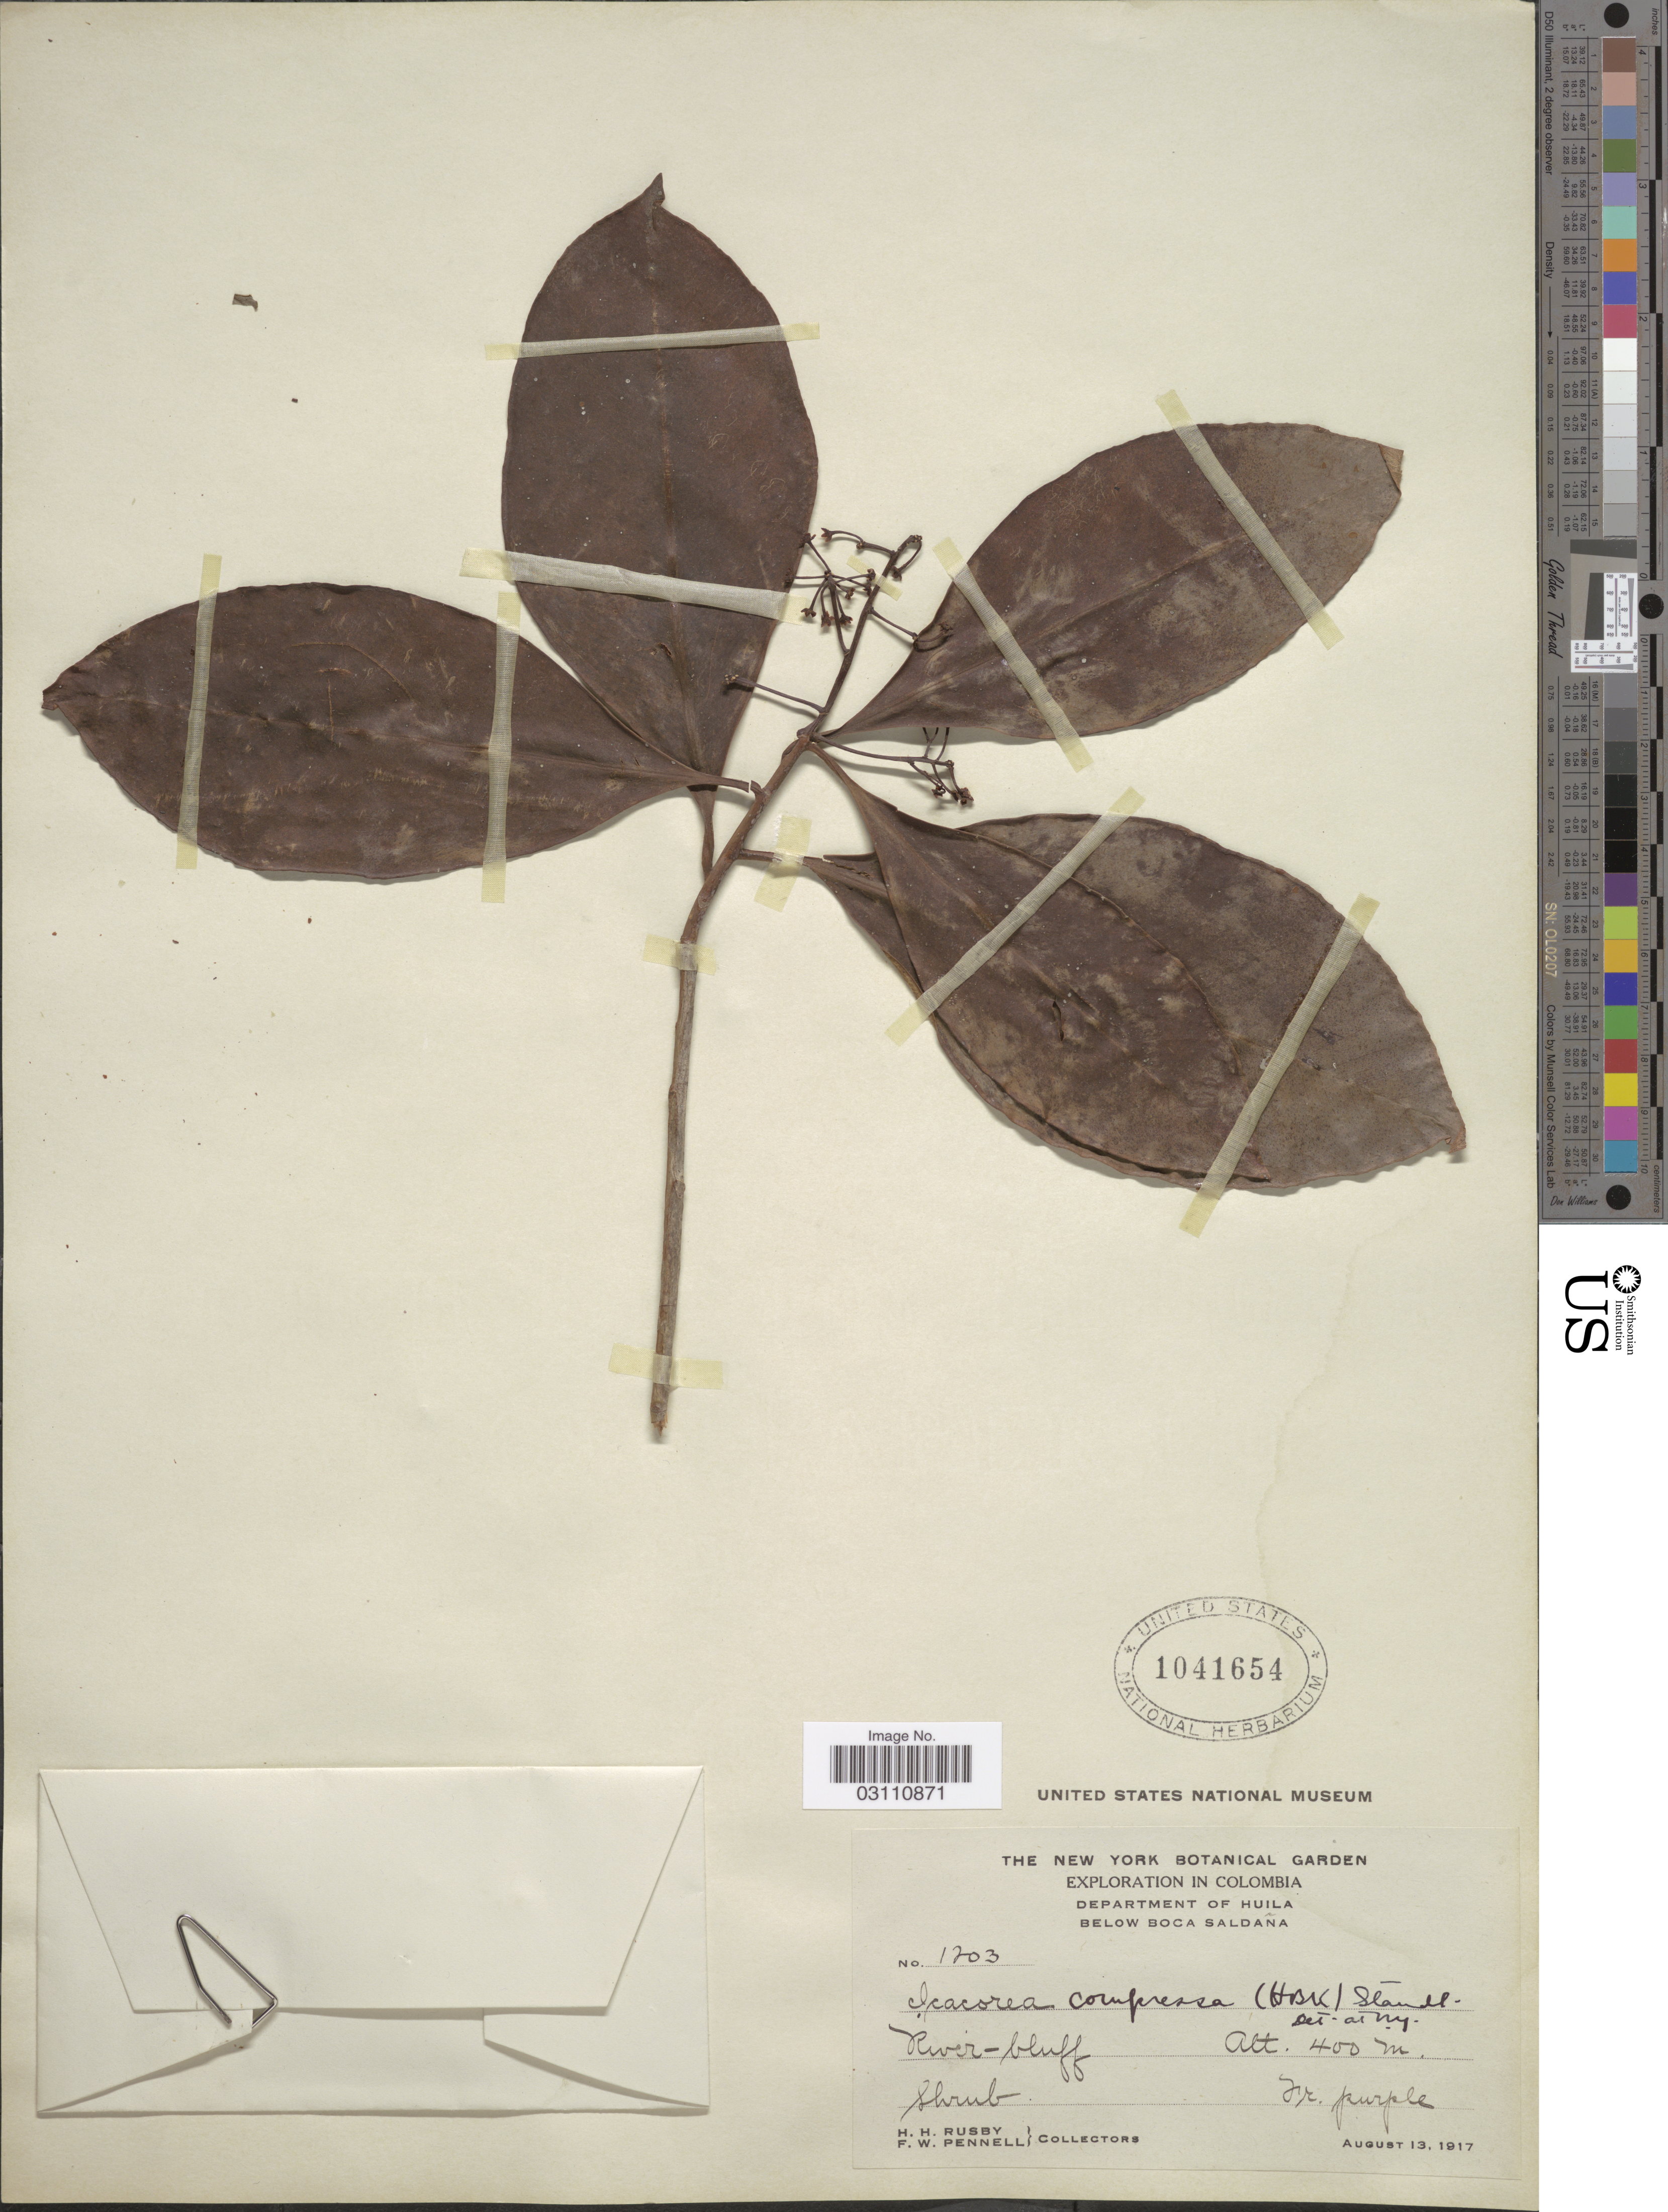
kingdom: Plantae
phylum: Tracheophyta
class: Magnoliopsida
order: Ericales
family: Primulaceae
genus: Ardisia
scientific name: Ardisia compressa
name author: Kunth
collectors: H. H. Rusby & F. W. Pennell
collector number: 1203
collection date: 1917-08-13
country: Colombia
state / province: Huila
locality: Departament of Huila. Below Boca Saldaña.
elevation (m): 400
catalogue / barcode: US 1041654